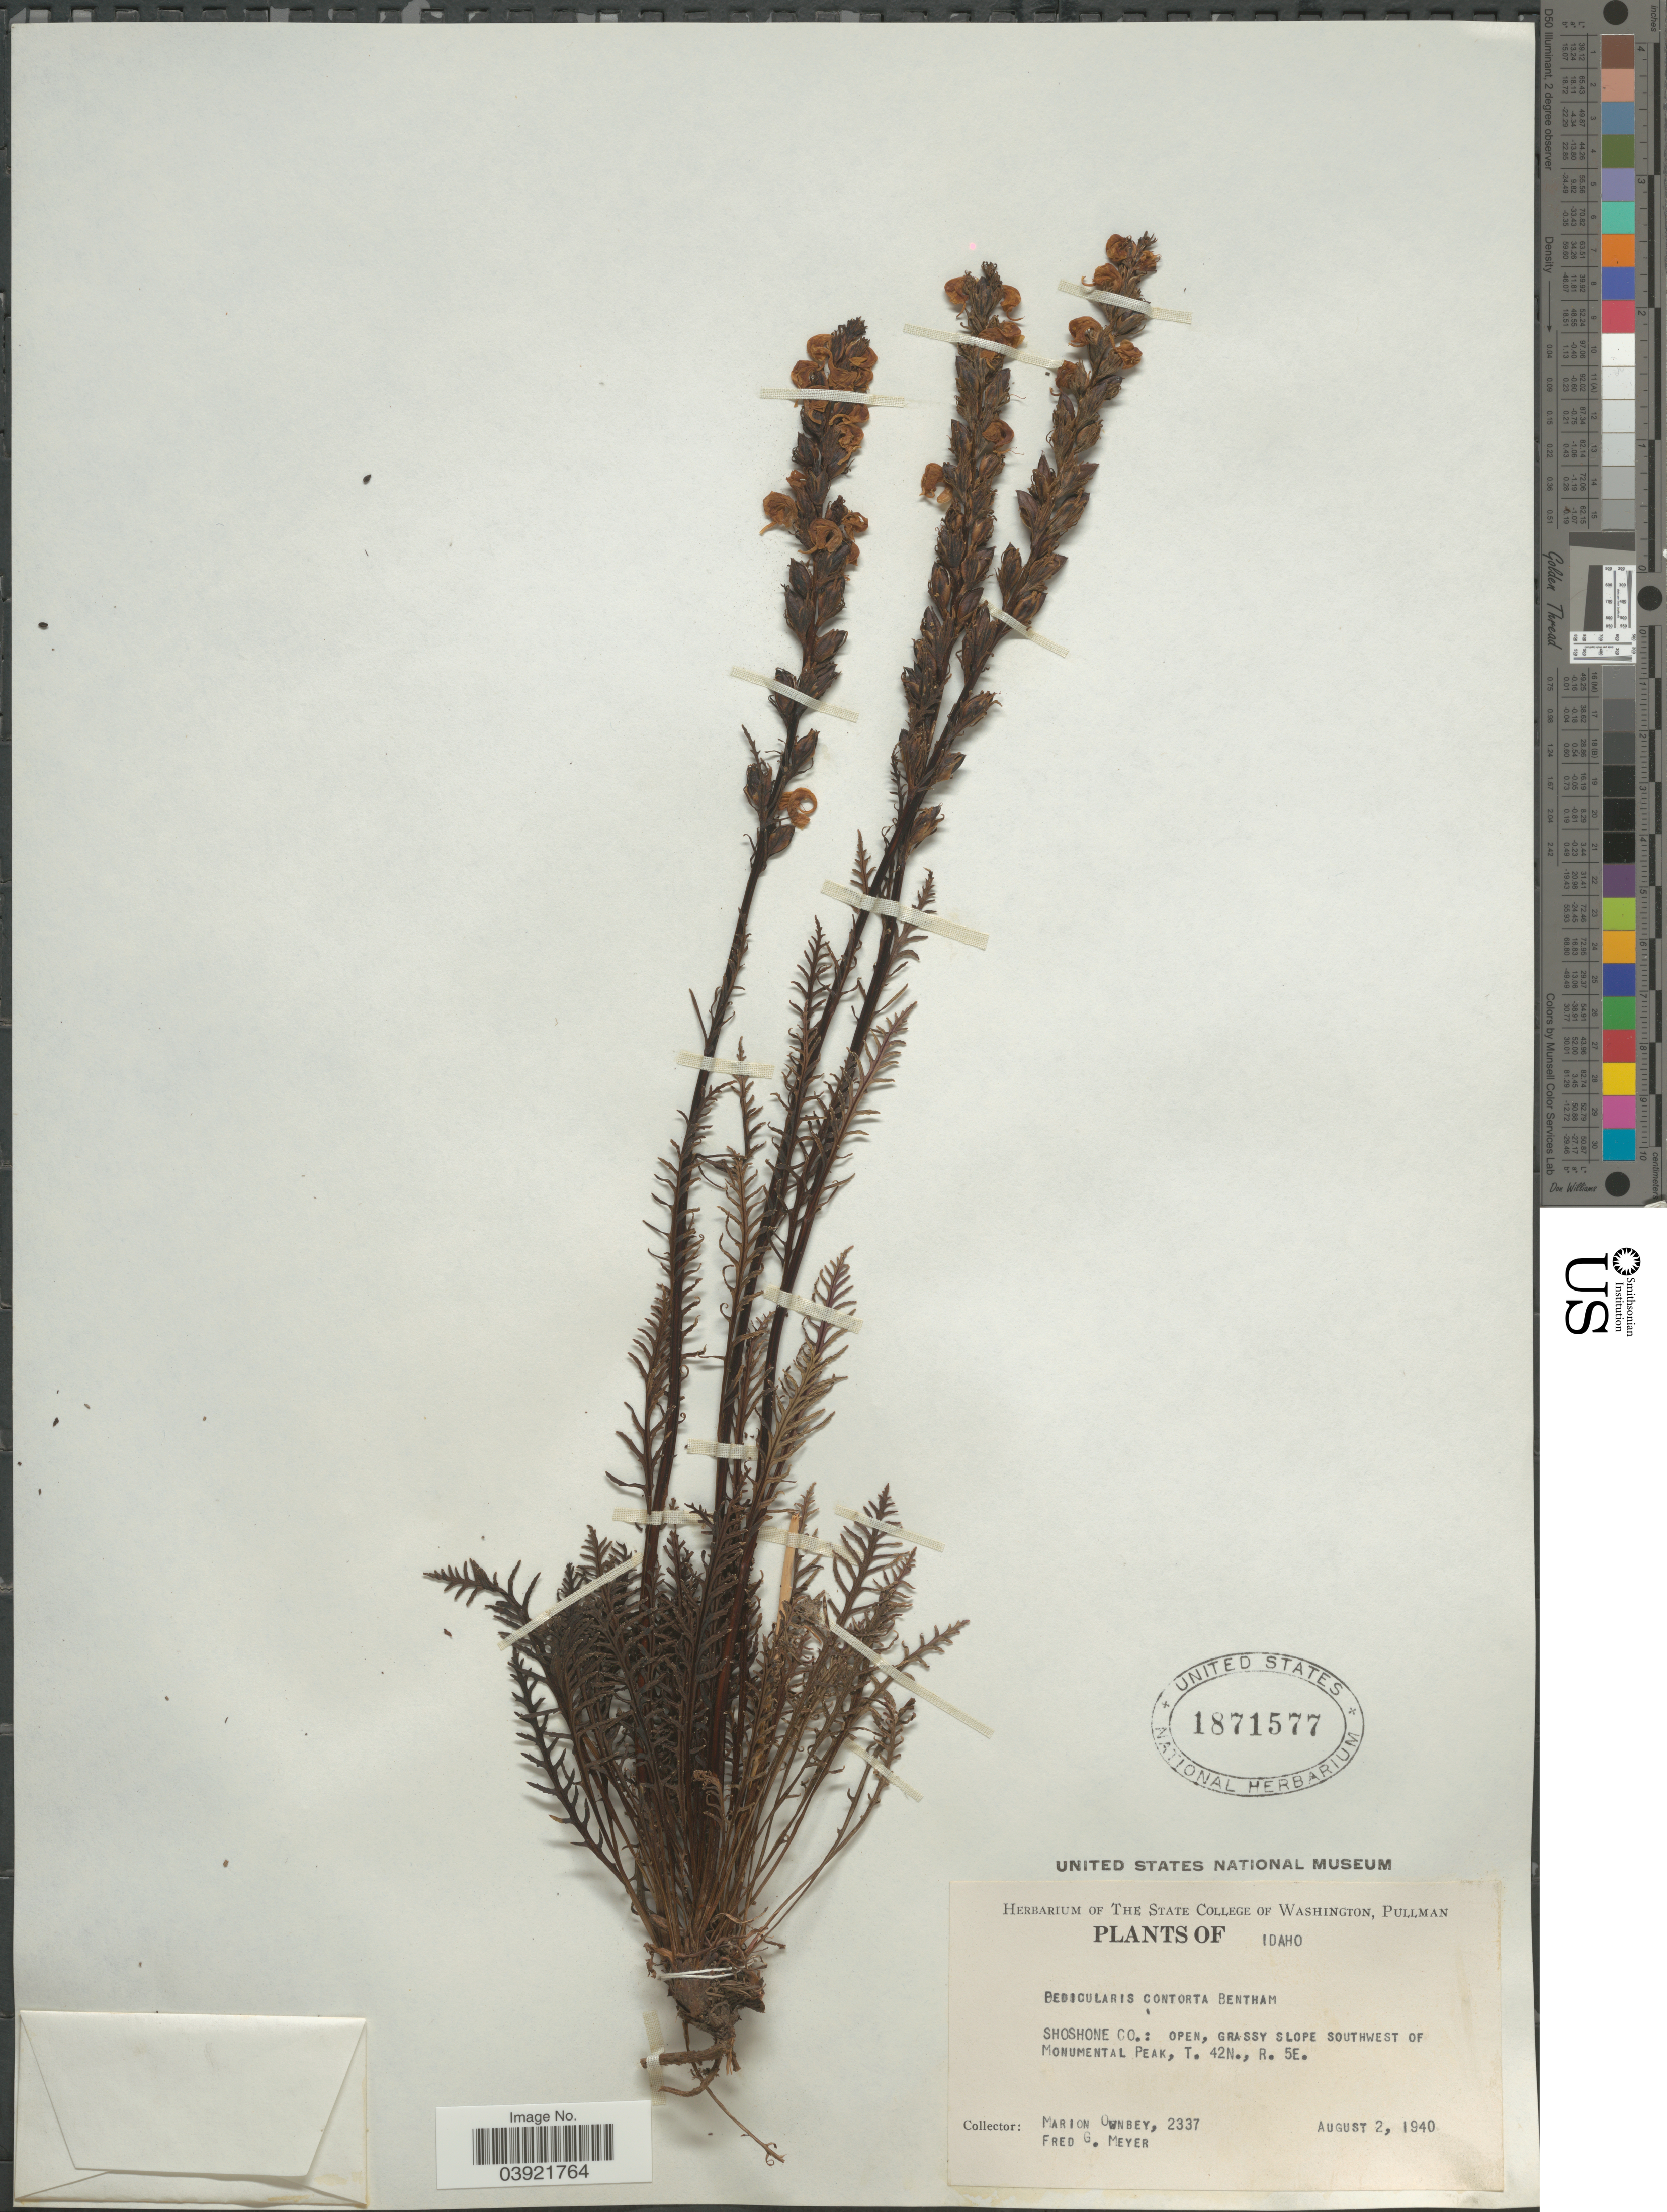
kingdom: Plantae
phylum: Tracheophyta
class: Magnoliopsida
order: Lamiales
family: Orobanchaceae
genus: Pedicularis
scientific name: Pedicularis contorta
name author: Benth.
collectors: M. Ownbey & F. G. Meyer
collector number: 2337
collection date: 1940-08-02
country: United States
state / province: Idaho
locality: Shoshone Co.: Open, grassy slope Southwest of Monumental Peak, T. 42N., R. 5E.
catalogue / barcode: US 1871577